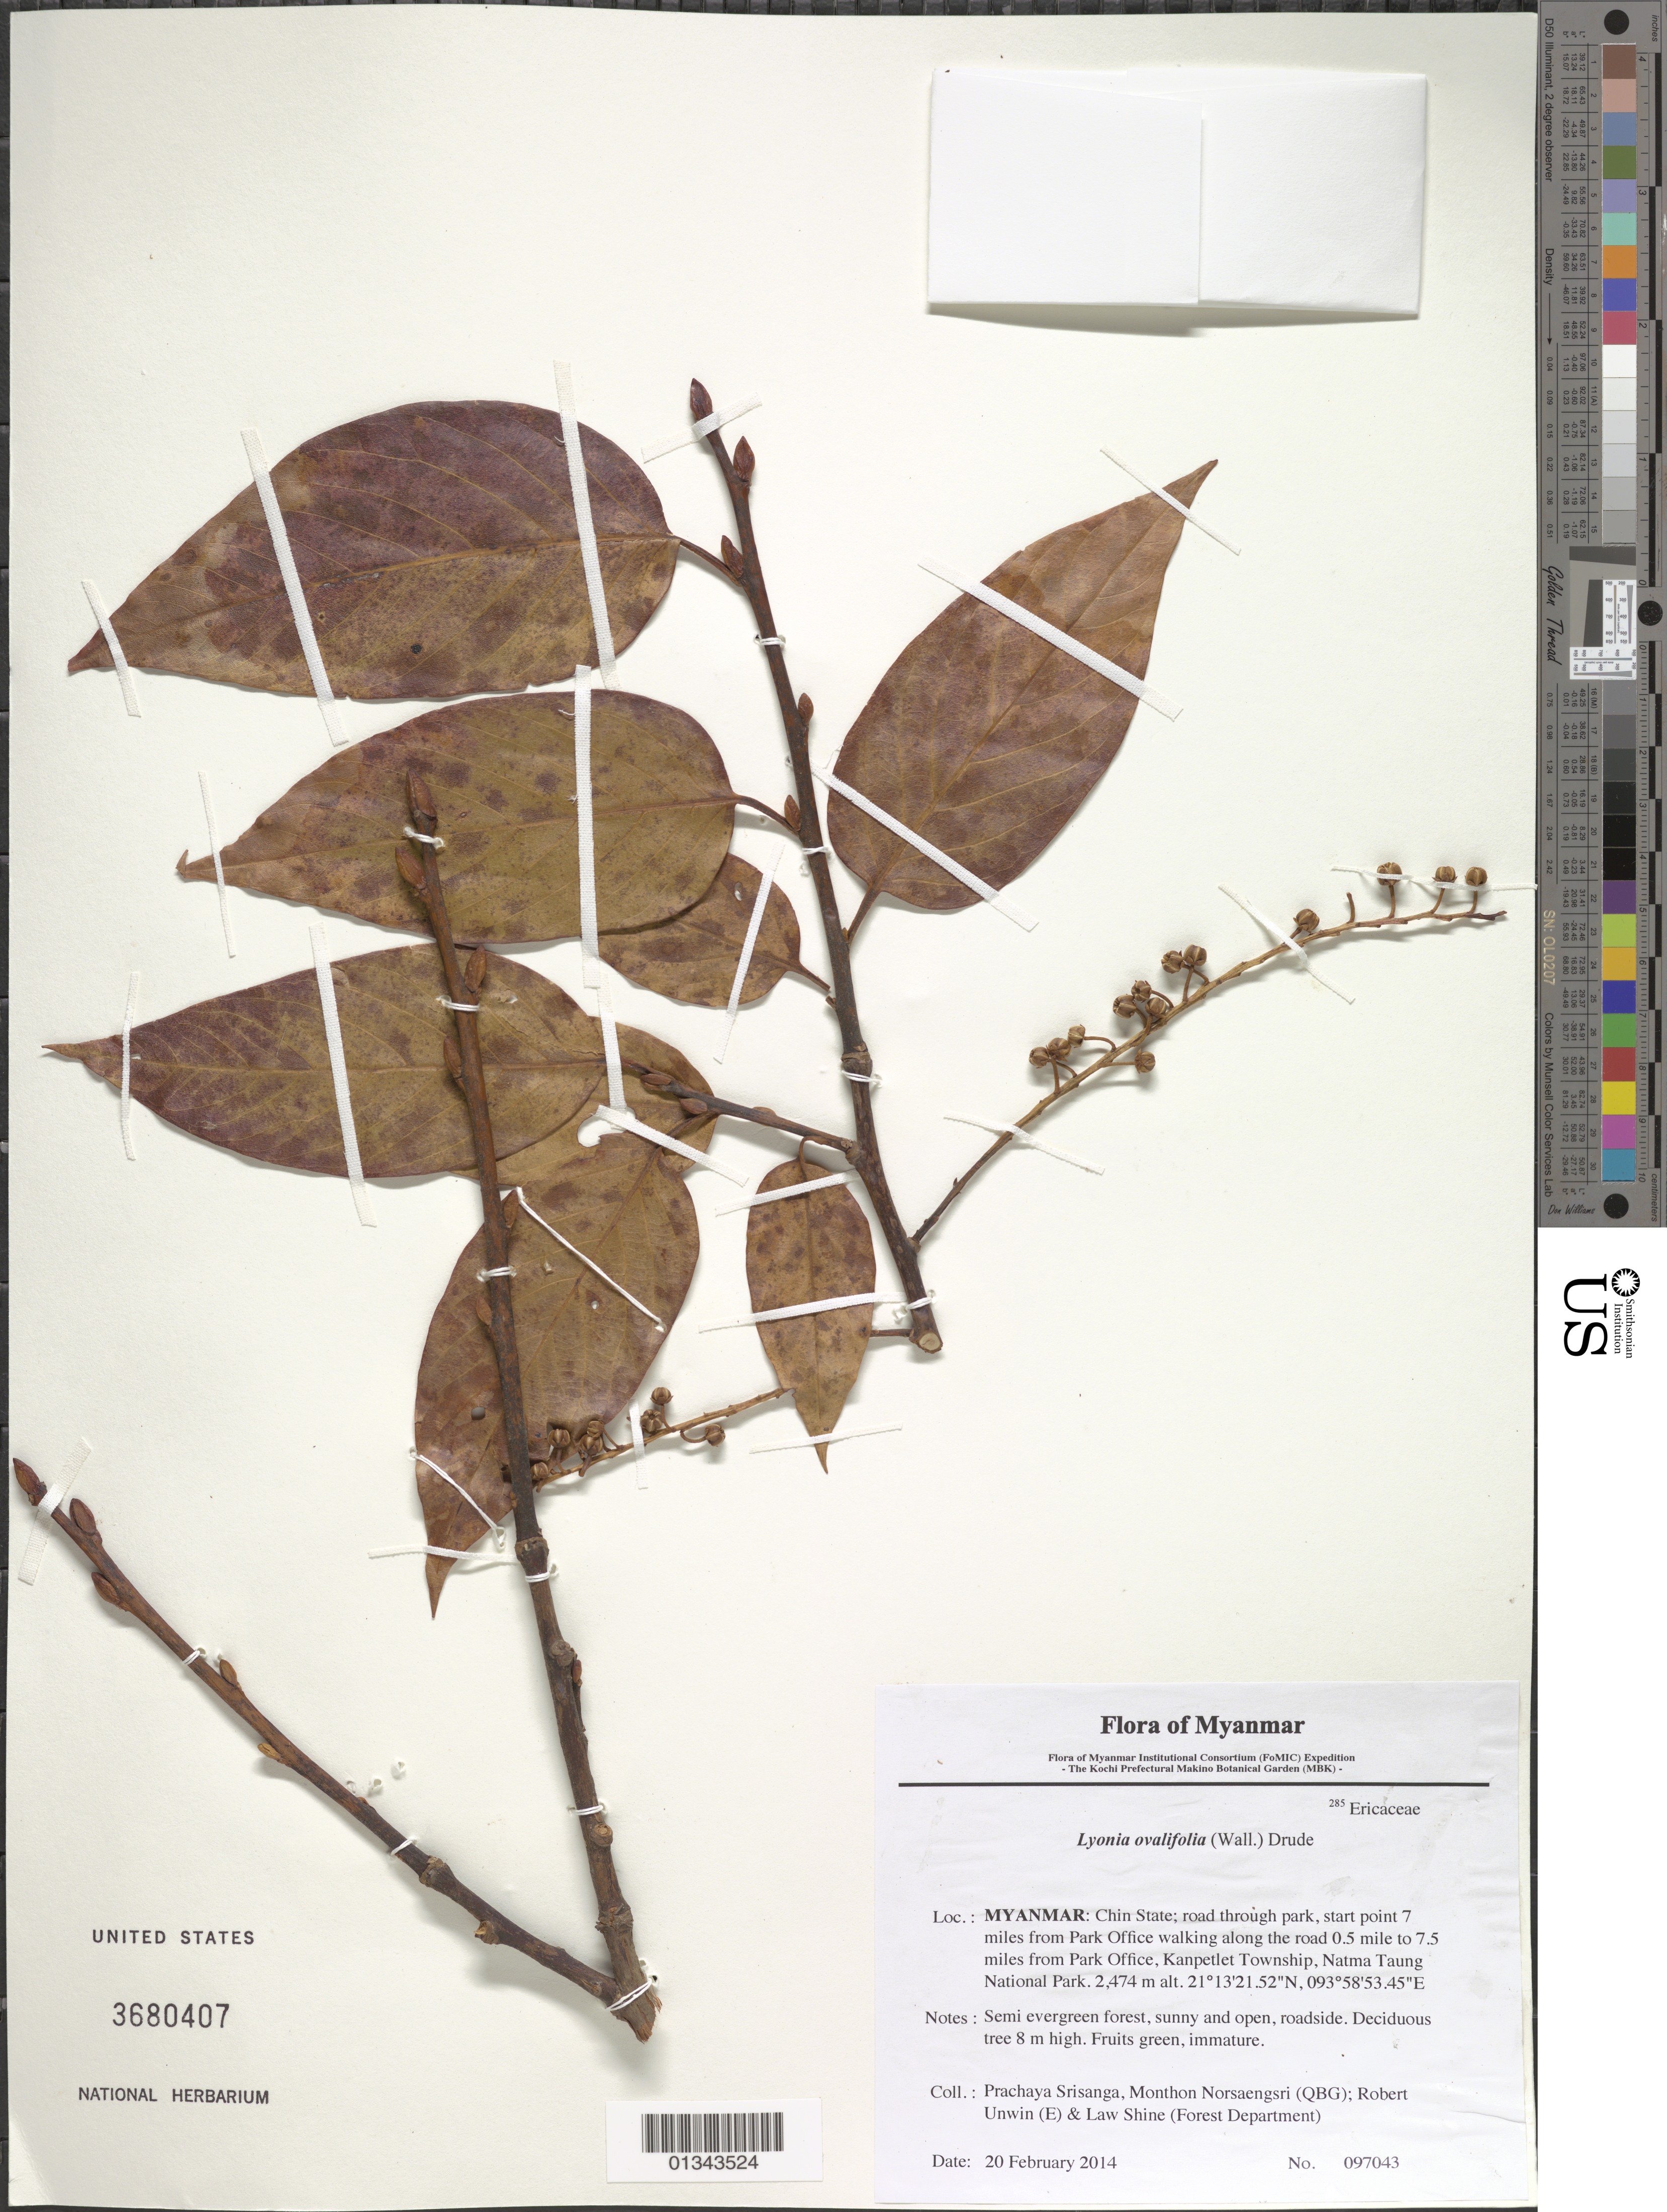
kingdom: Plantae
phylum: Tracheophyta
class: Magnoliopsida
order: Ericales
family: Ericaceae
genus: Lyonia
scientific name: Lyonia ovalifolia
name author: (Wall.) Drude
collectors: P. Srisanga, M. Norsaengsri, R. Unwin & L. Shine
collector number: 97043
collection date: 2014-02-20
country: Myanmar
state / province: Chin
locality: Road through park, start point 7 miles from Park Office walking along the road 0.5 mile to 7.5 miles from Park Office, Kanpetlet Township, Natma Taung National Park.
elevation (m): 2474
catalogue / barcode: US 3680407